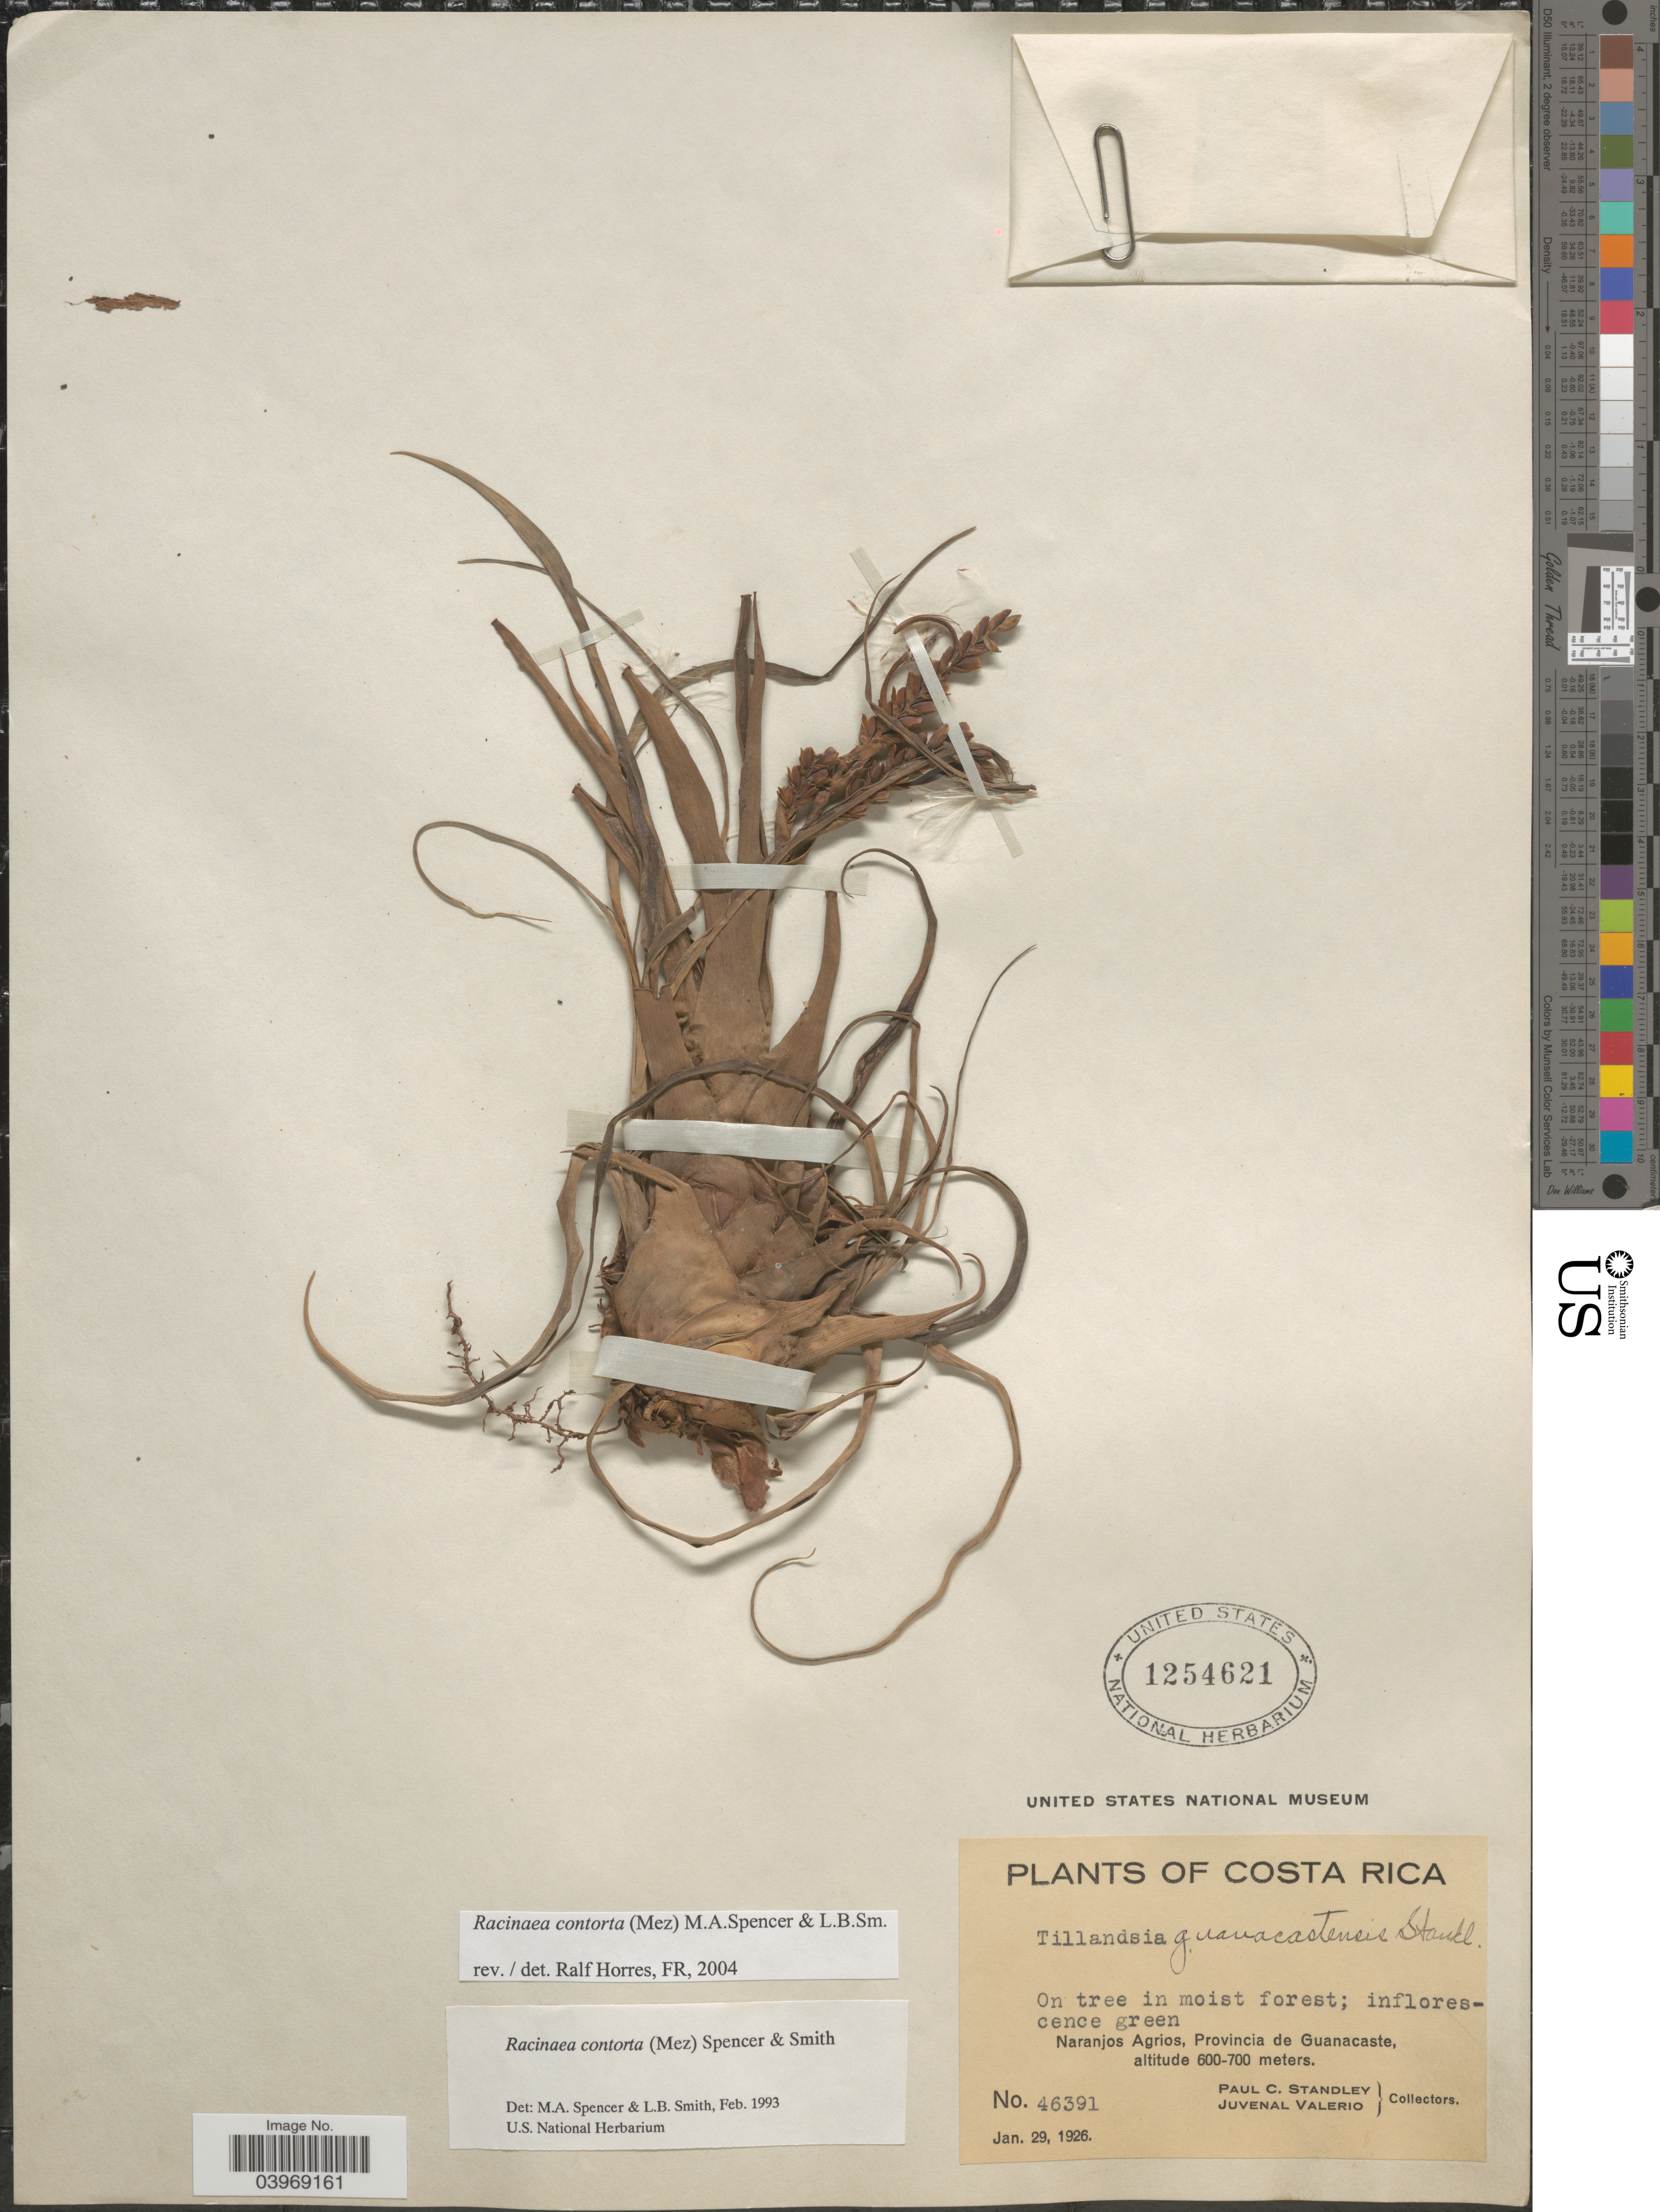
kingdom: Plantae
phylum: Tracheophyta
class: Liliopsida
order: Poales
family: Bromeliaceae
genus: Racinaea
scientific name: Racinaea contorta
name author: (Mez & Pittier) M.A. Spencer & L.B. Sm.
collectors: P. C. Standley & J. Valerio R.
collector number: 46391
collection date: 1926-01-29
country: Costa Rica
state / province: Guanacaste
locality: Naranjos Agrios.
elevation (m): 600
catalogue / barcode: US 1254621